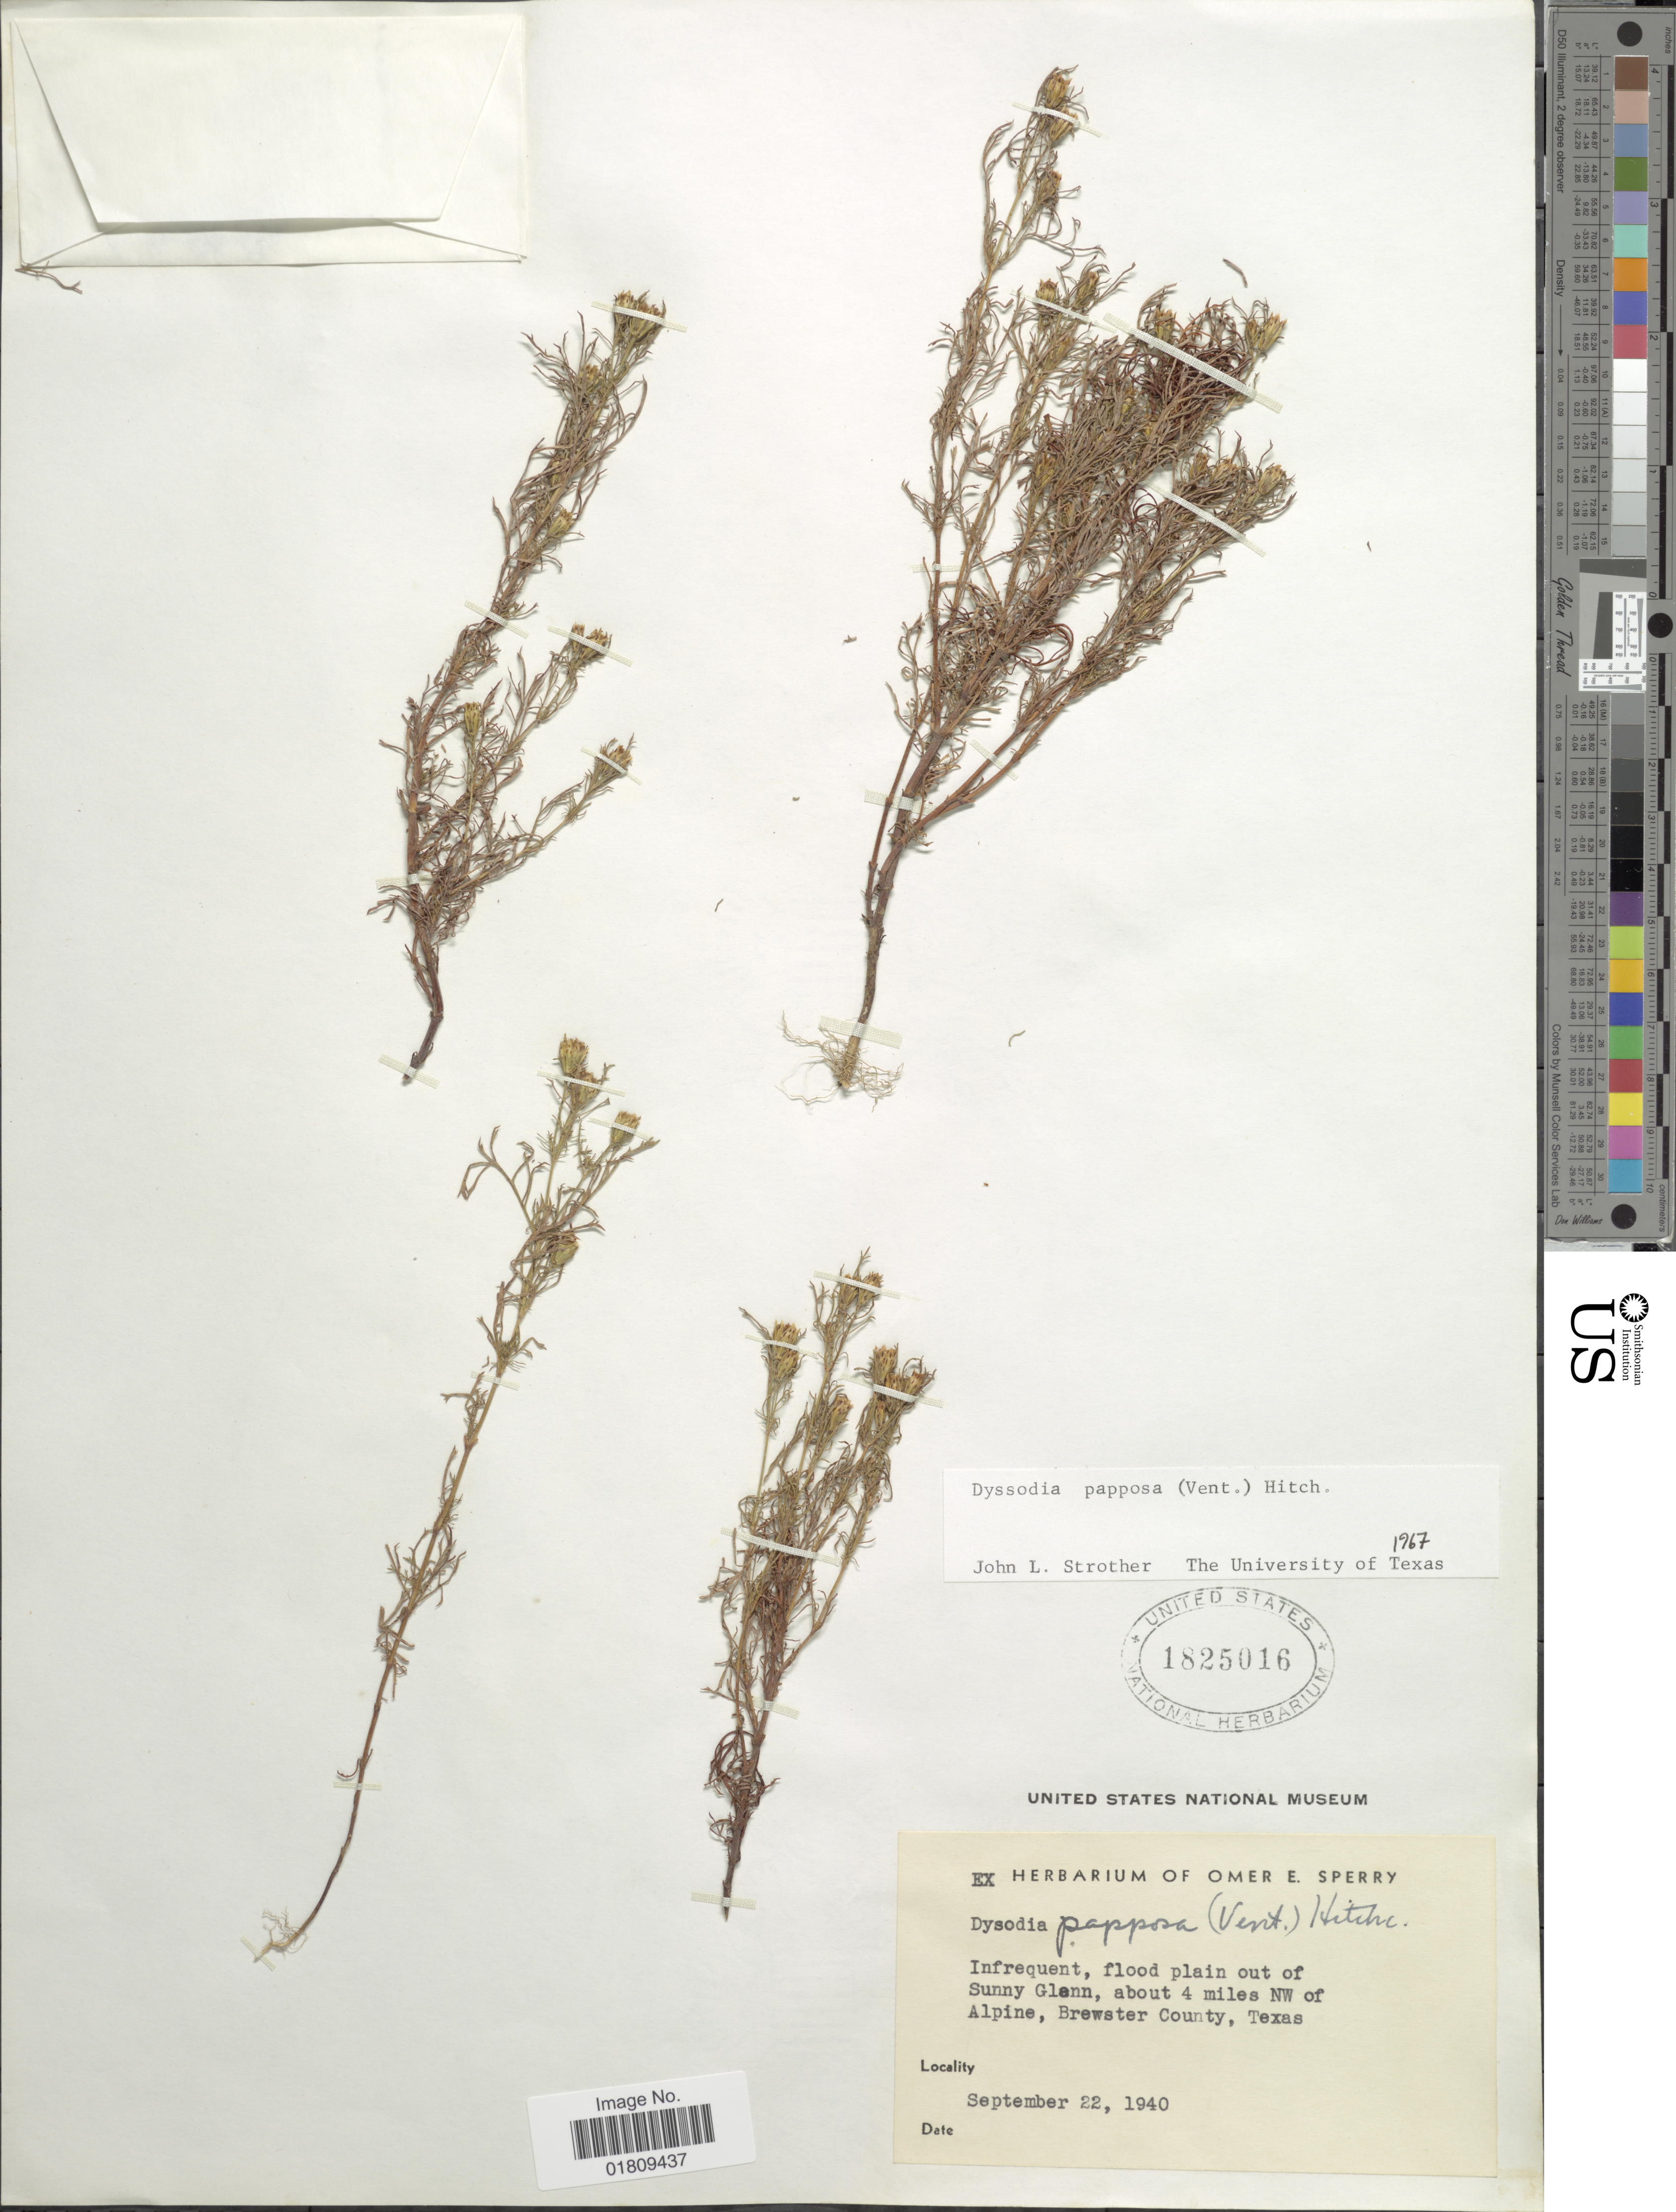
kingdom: Plantae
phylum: Tracheophyta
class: Magnoliopsida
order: Asterales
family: Asteraceae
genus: Dyssodia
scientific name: Dyssodia papposa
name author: (Vent.) Hitchc.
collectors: ex. herb. Omer E. Sperry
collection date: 1940-09-22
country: United States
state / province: Texas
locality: Flood plain out of Sunny Glenn, about 4 miles NW of Alpine, Brewster County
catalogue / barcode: US 1825016